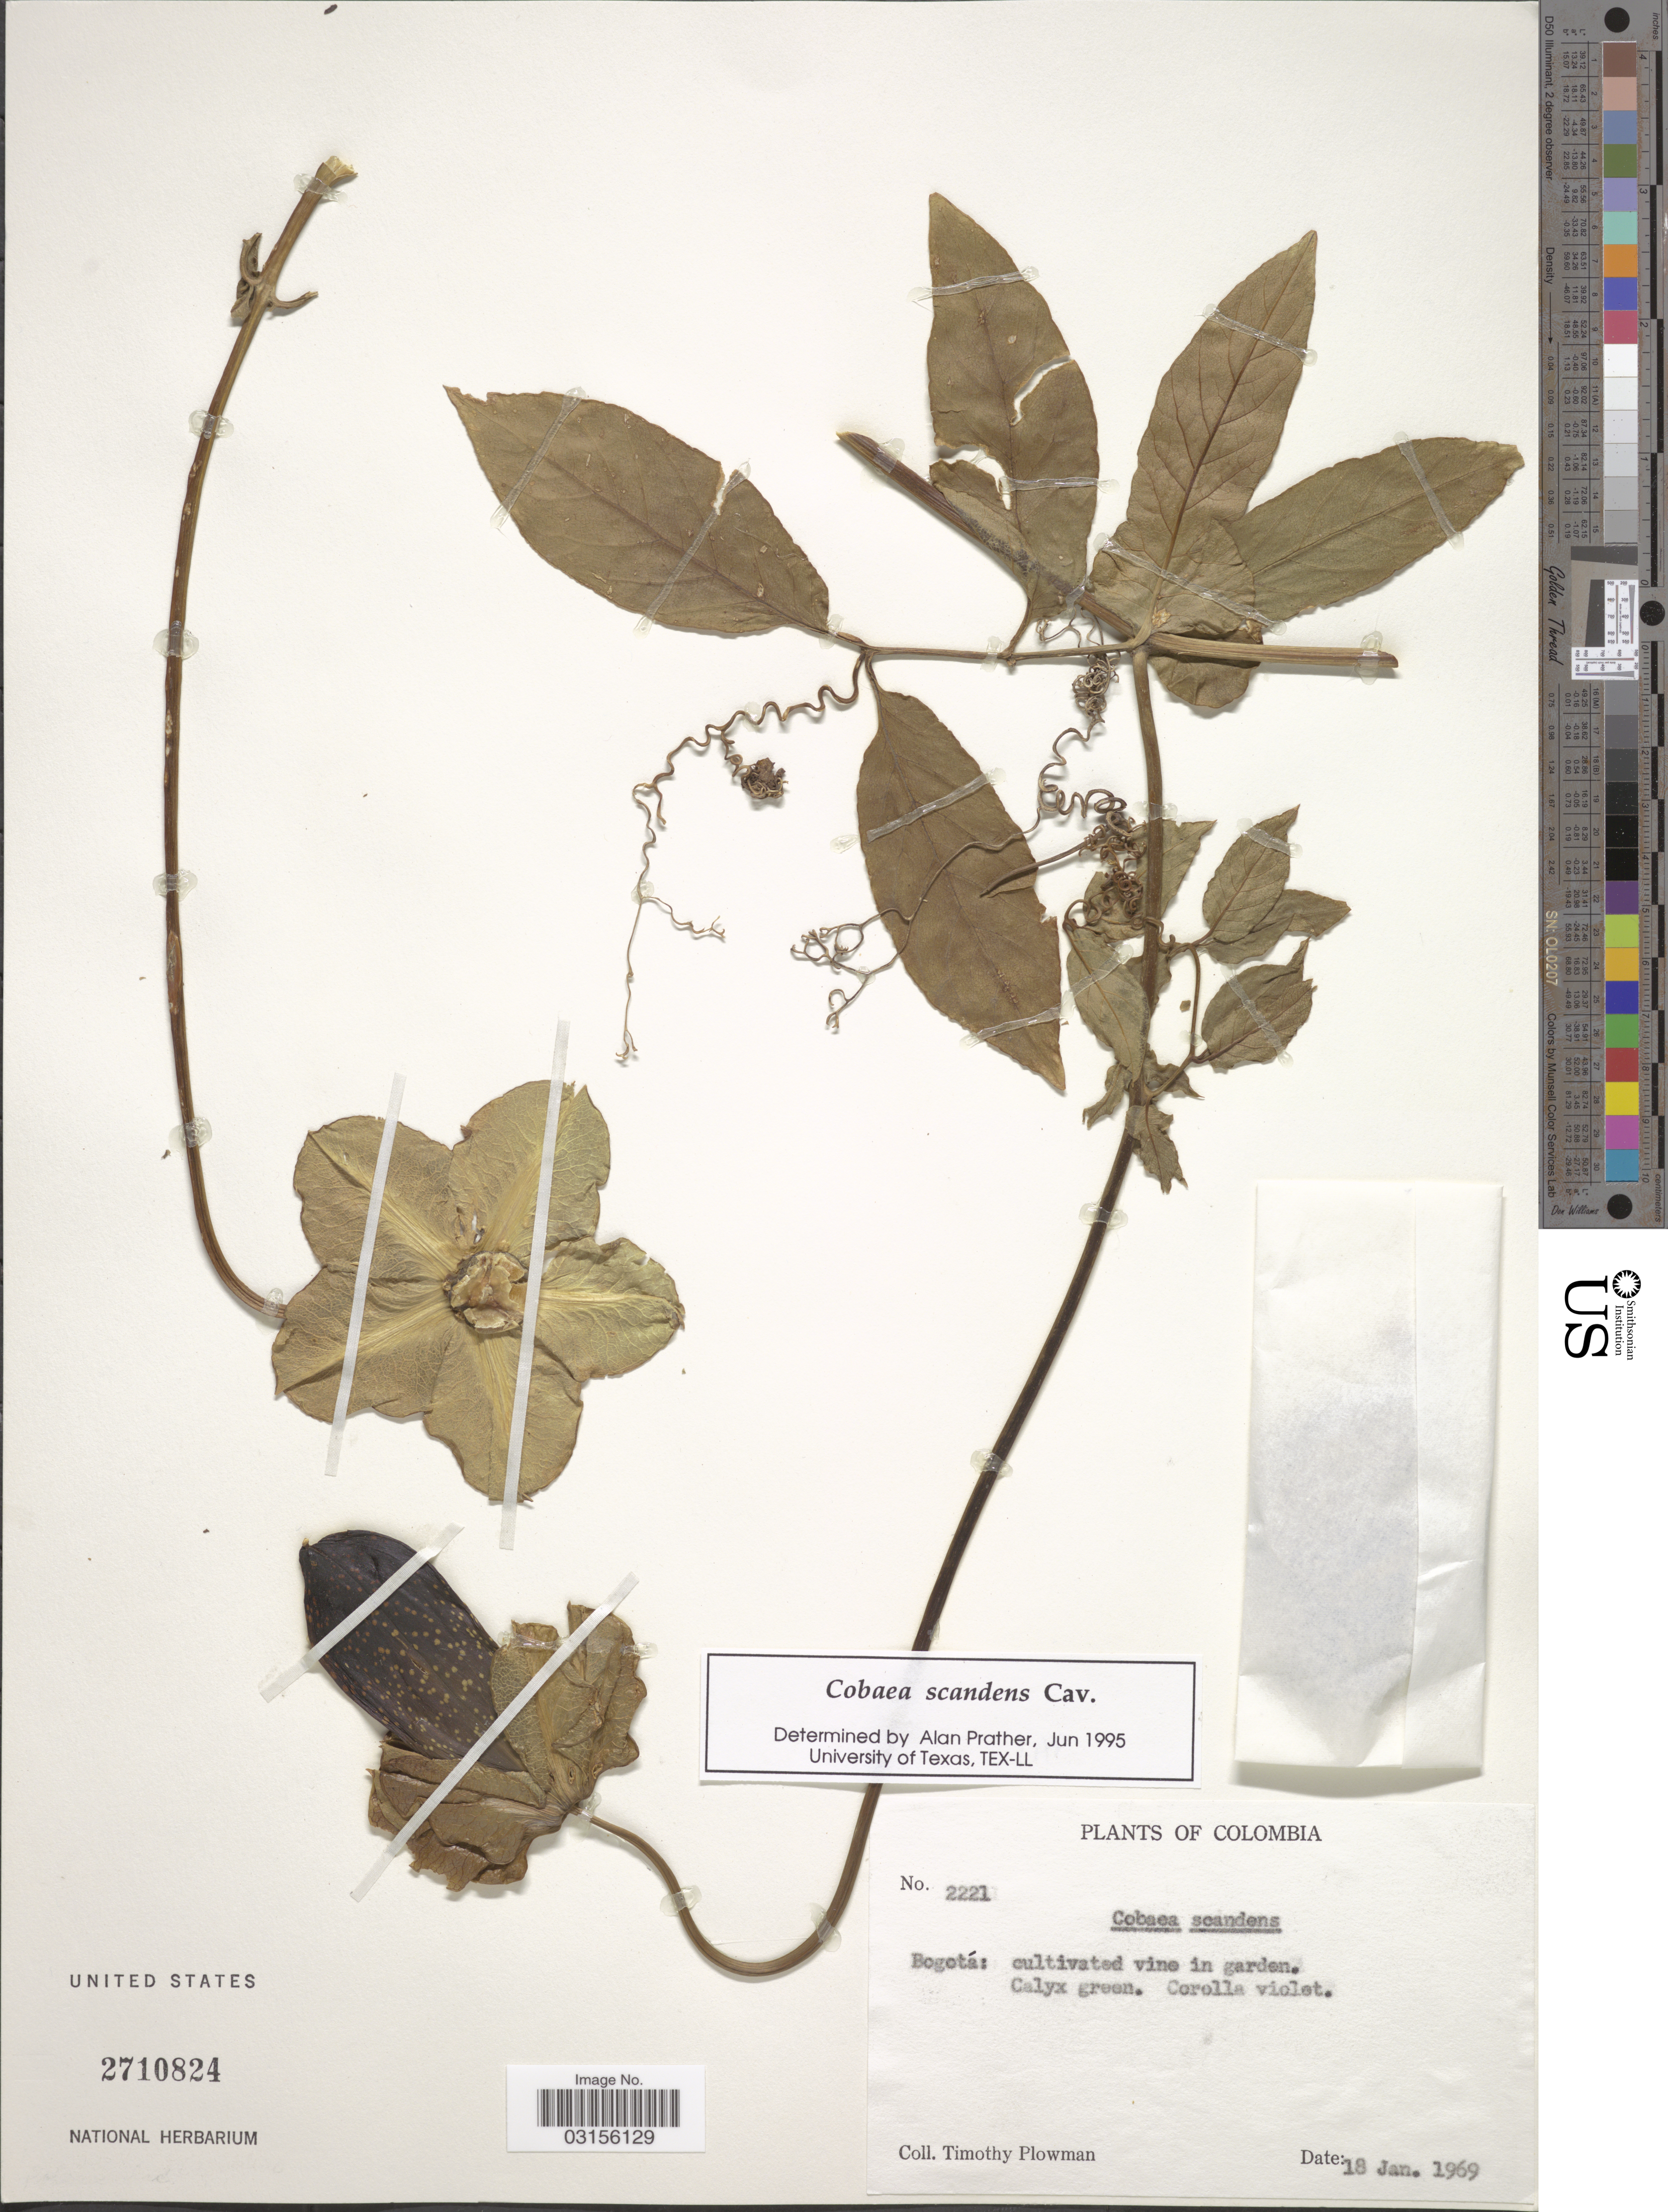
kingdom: Plantae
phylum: Tracheophyta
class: Magnoliopsida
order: Ericales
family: Polemoniaceae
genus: Cobaea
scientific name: Cobaea scandens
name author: Cav.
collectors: T. Plowman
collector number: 2221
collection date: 1969-01-18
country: Colombia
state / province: Bogota D.C.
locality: Bogotá.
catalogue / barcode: US 2710824